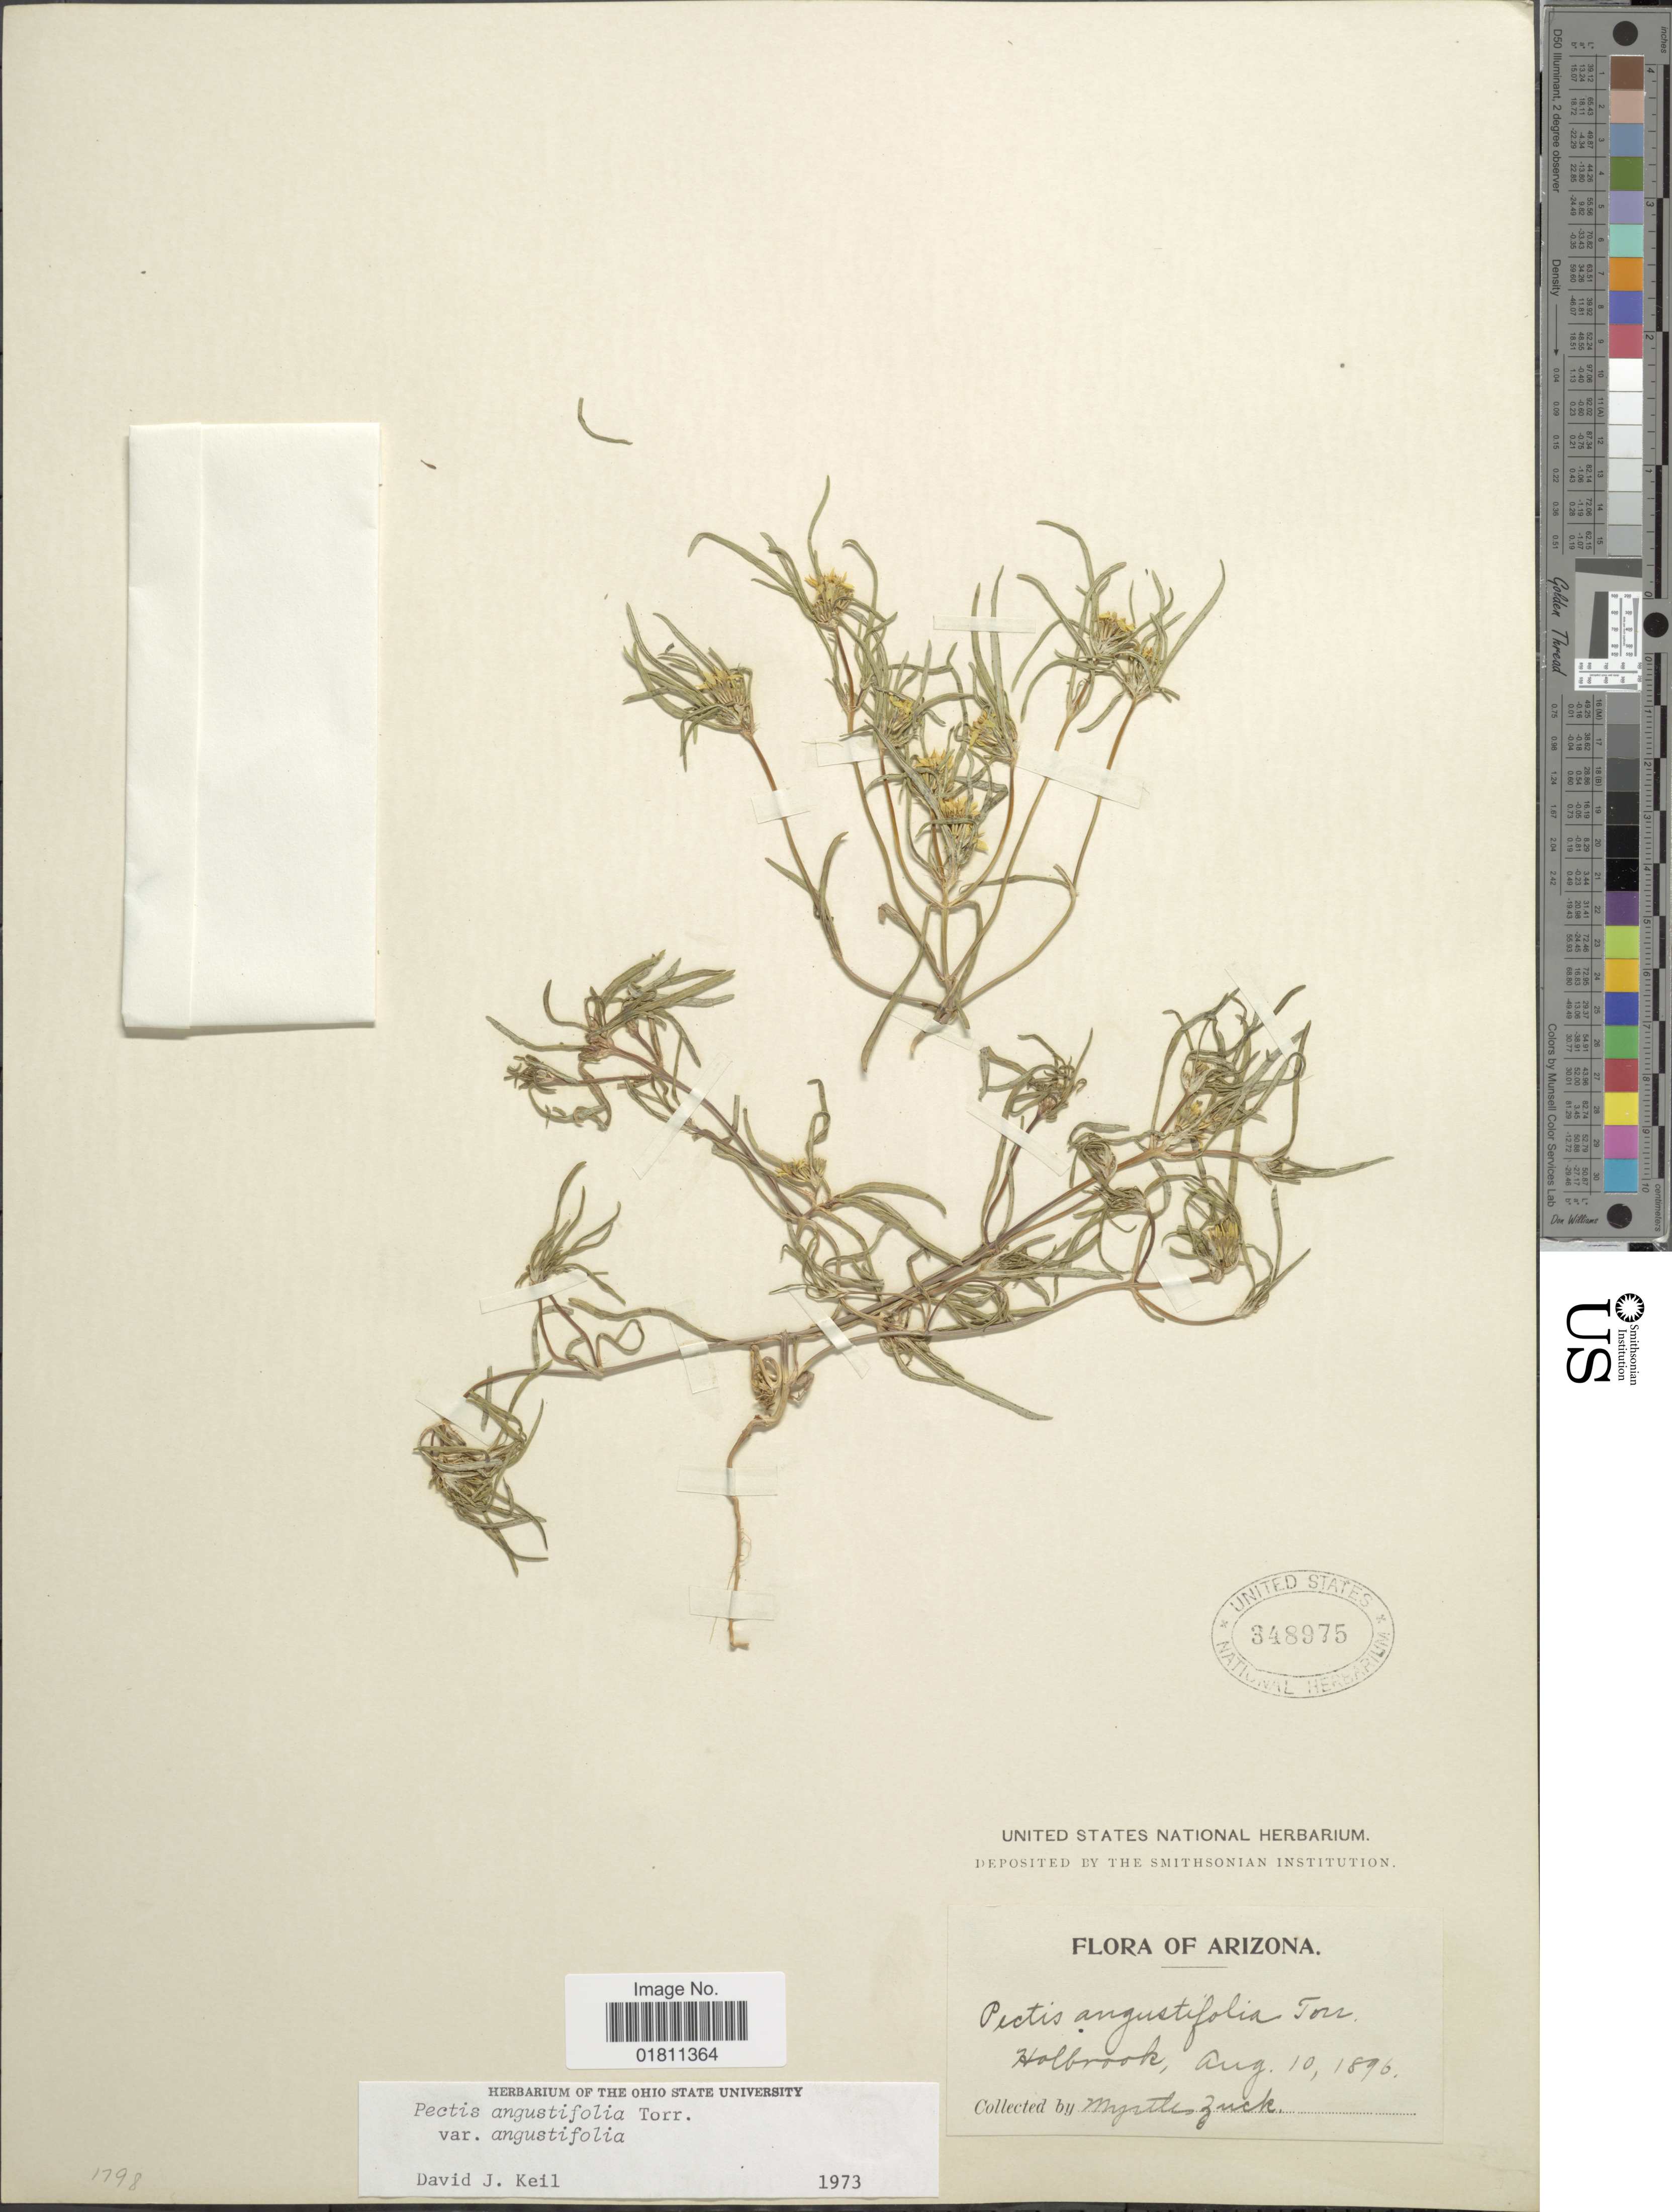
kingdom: Plantae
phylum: Tracheophyta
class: Magnoliopsida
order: Asterales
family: Asteraceae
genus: Pectis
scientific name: Pectis angustifolia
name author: Torr.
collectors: M. Zuck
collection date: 1896-08-10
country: United States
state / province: Arizona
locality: Holbrook, Arizona,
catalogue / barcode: US 348975